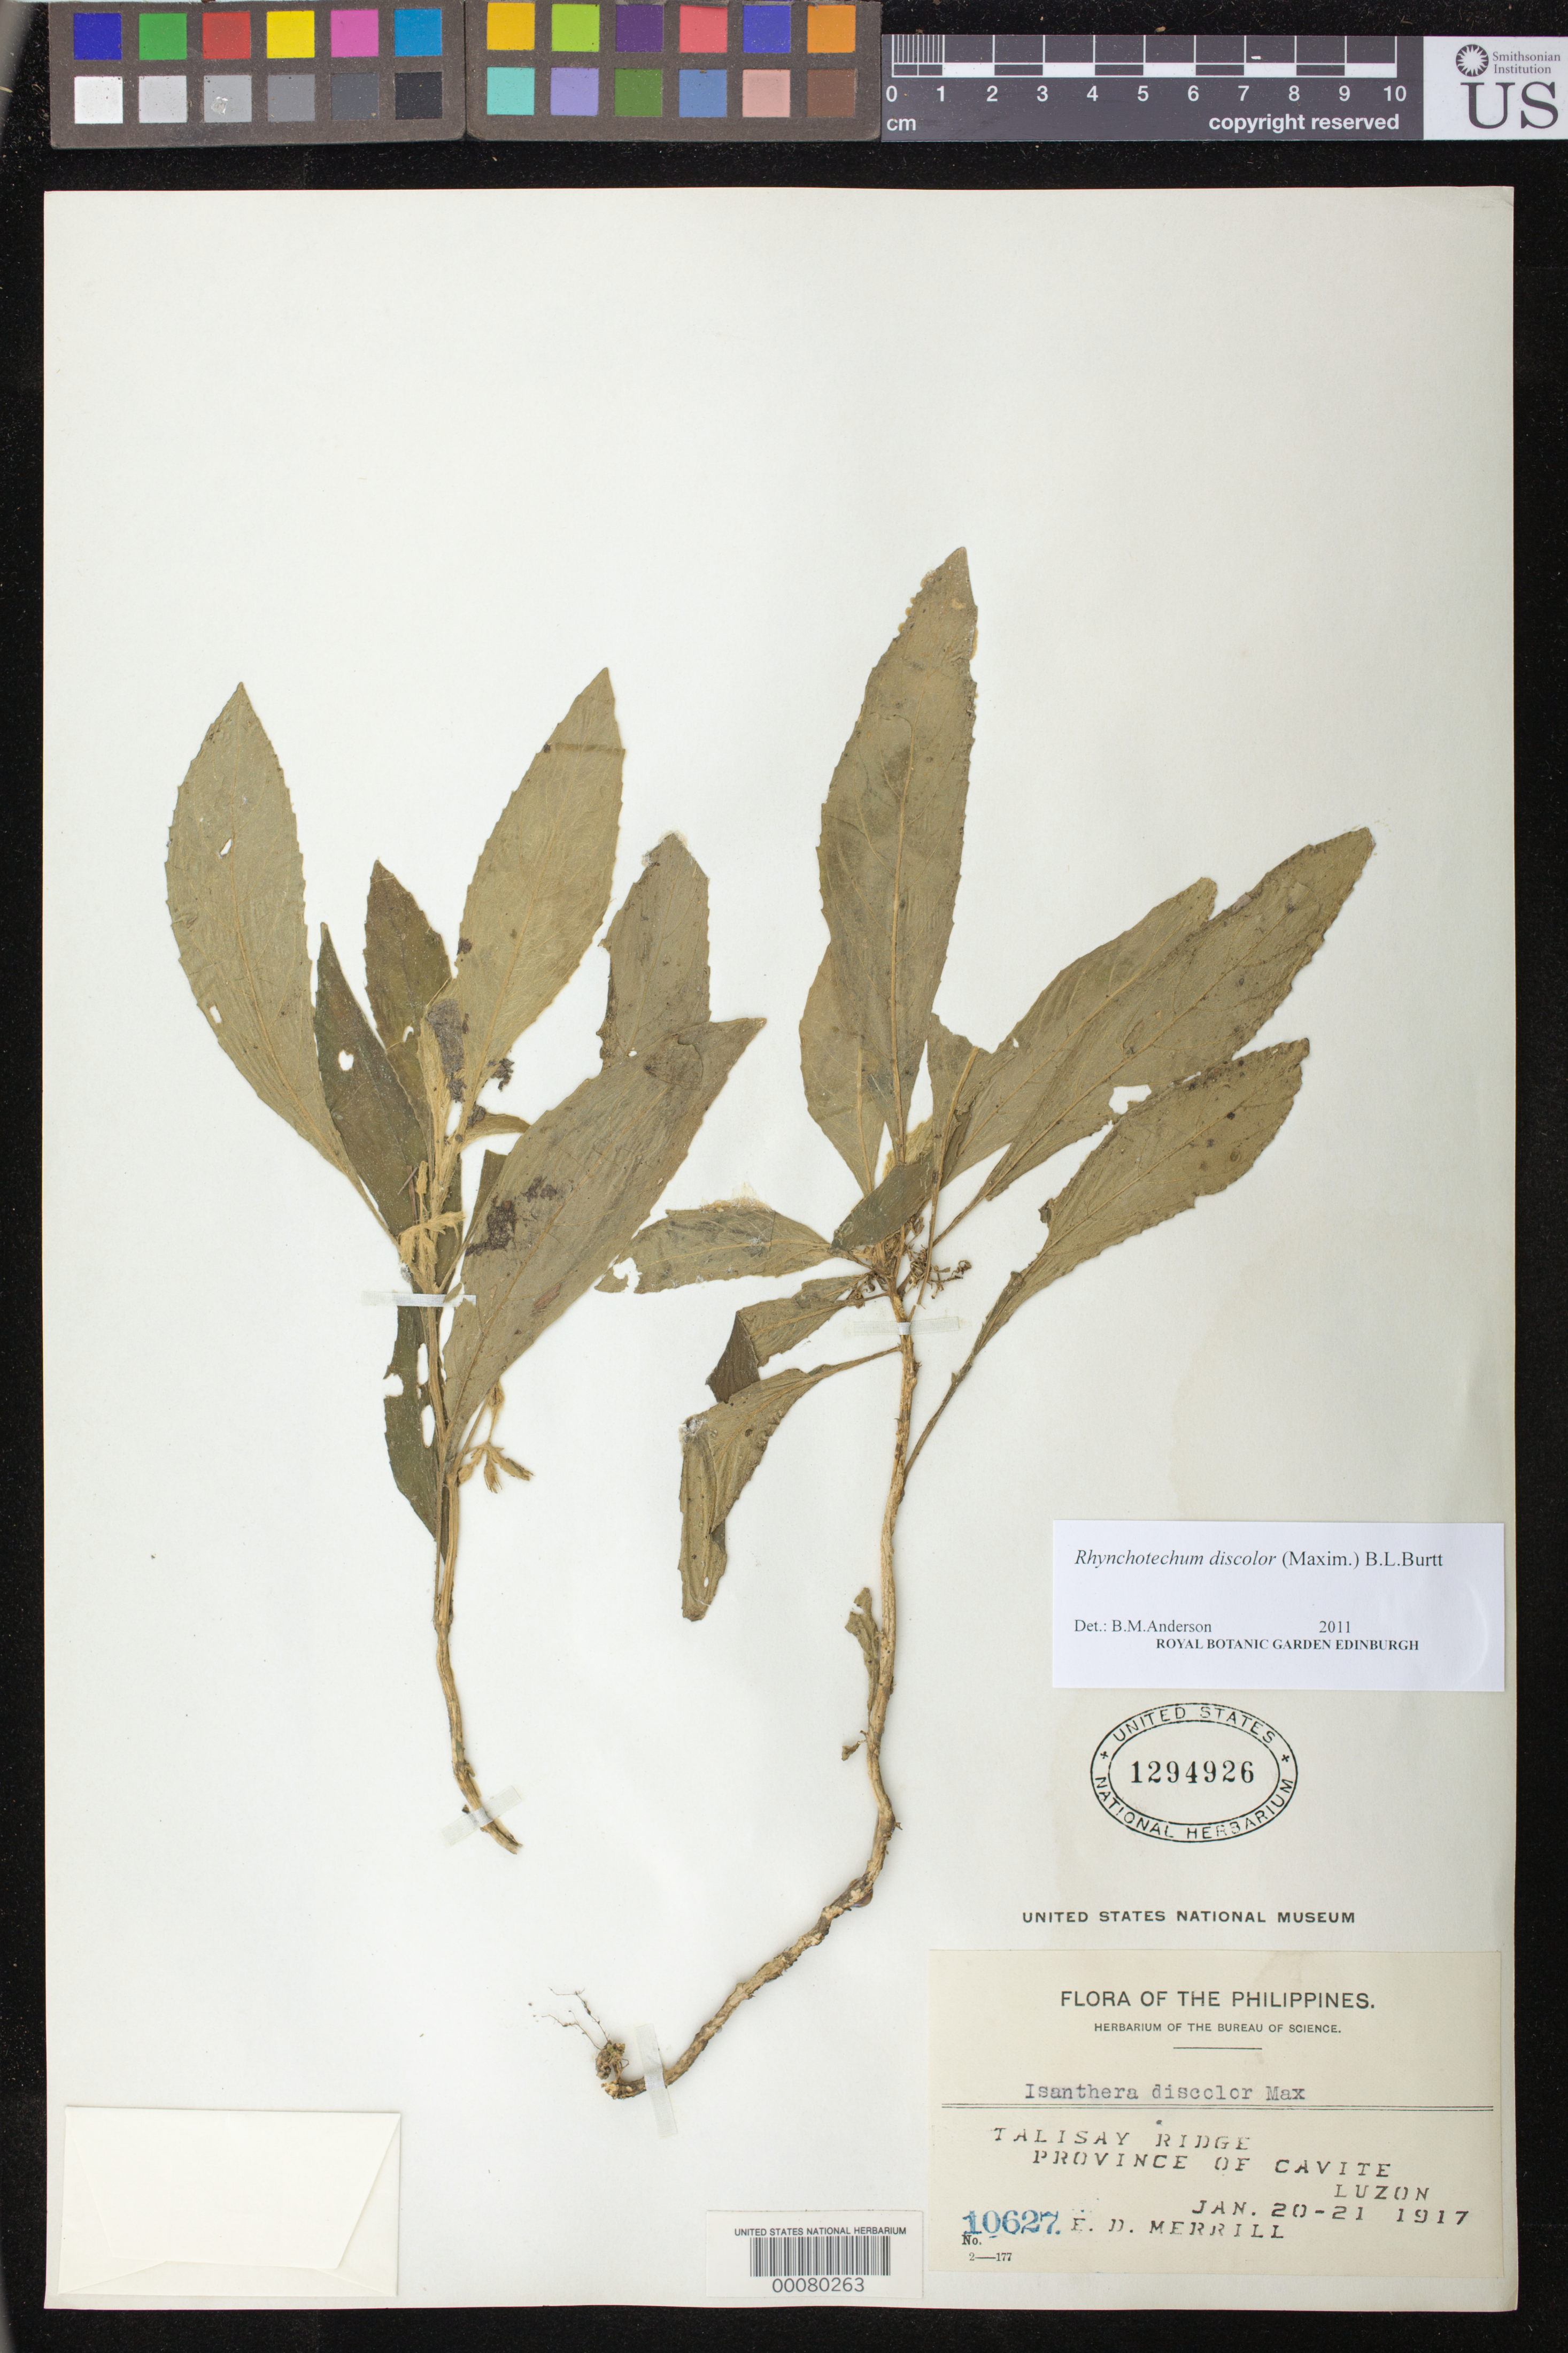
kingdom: Plantae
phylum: Tracheophyta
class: Magnoliopsida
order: Lamiales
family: Gesneriaceae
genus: Rhynchotechum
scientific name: Rhynchotechum discolor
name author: (Maxim.) B.L. Burtt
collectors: E. D. Merrill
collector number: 10627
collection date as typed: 20-21 Jan 1917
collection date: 1917-01-20/1917-01-21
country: Philippines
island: Luzon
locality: Cavite, Talisay ridge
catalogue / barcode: US 1294926